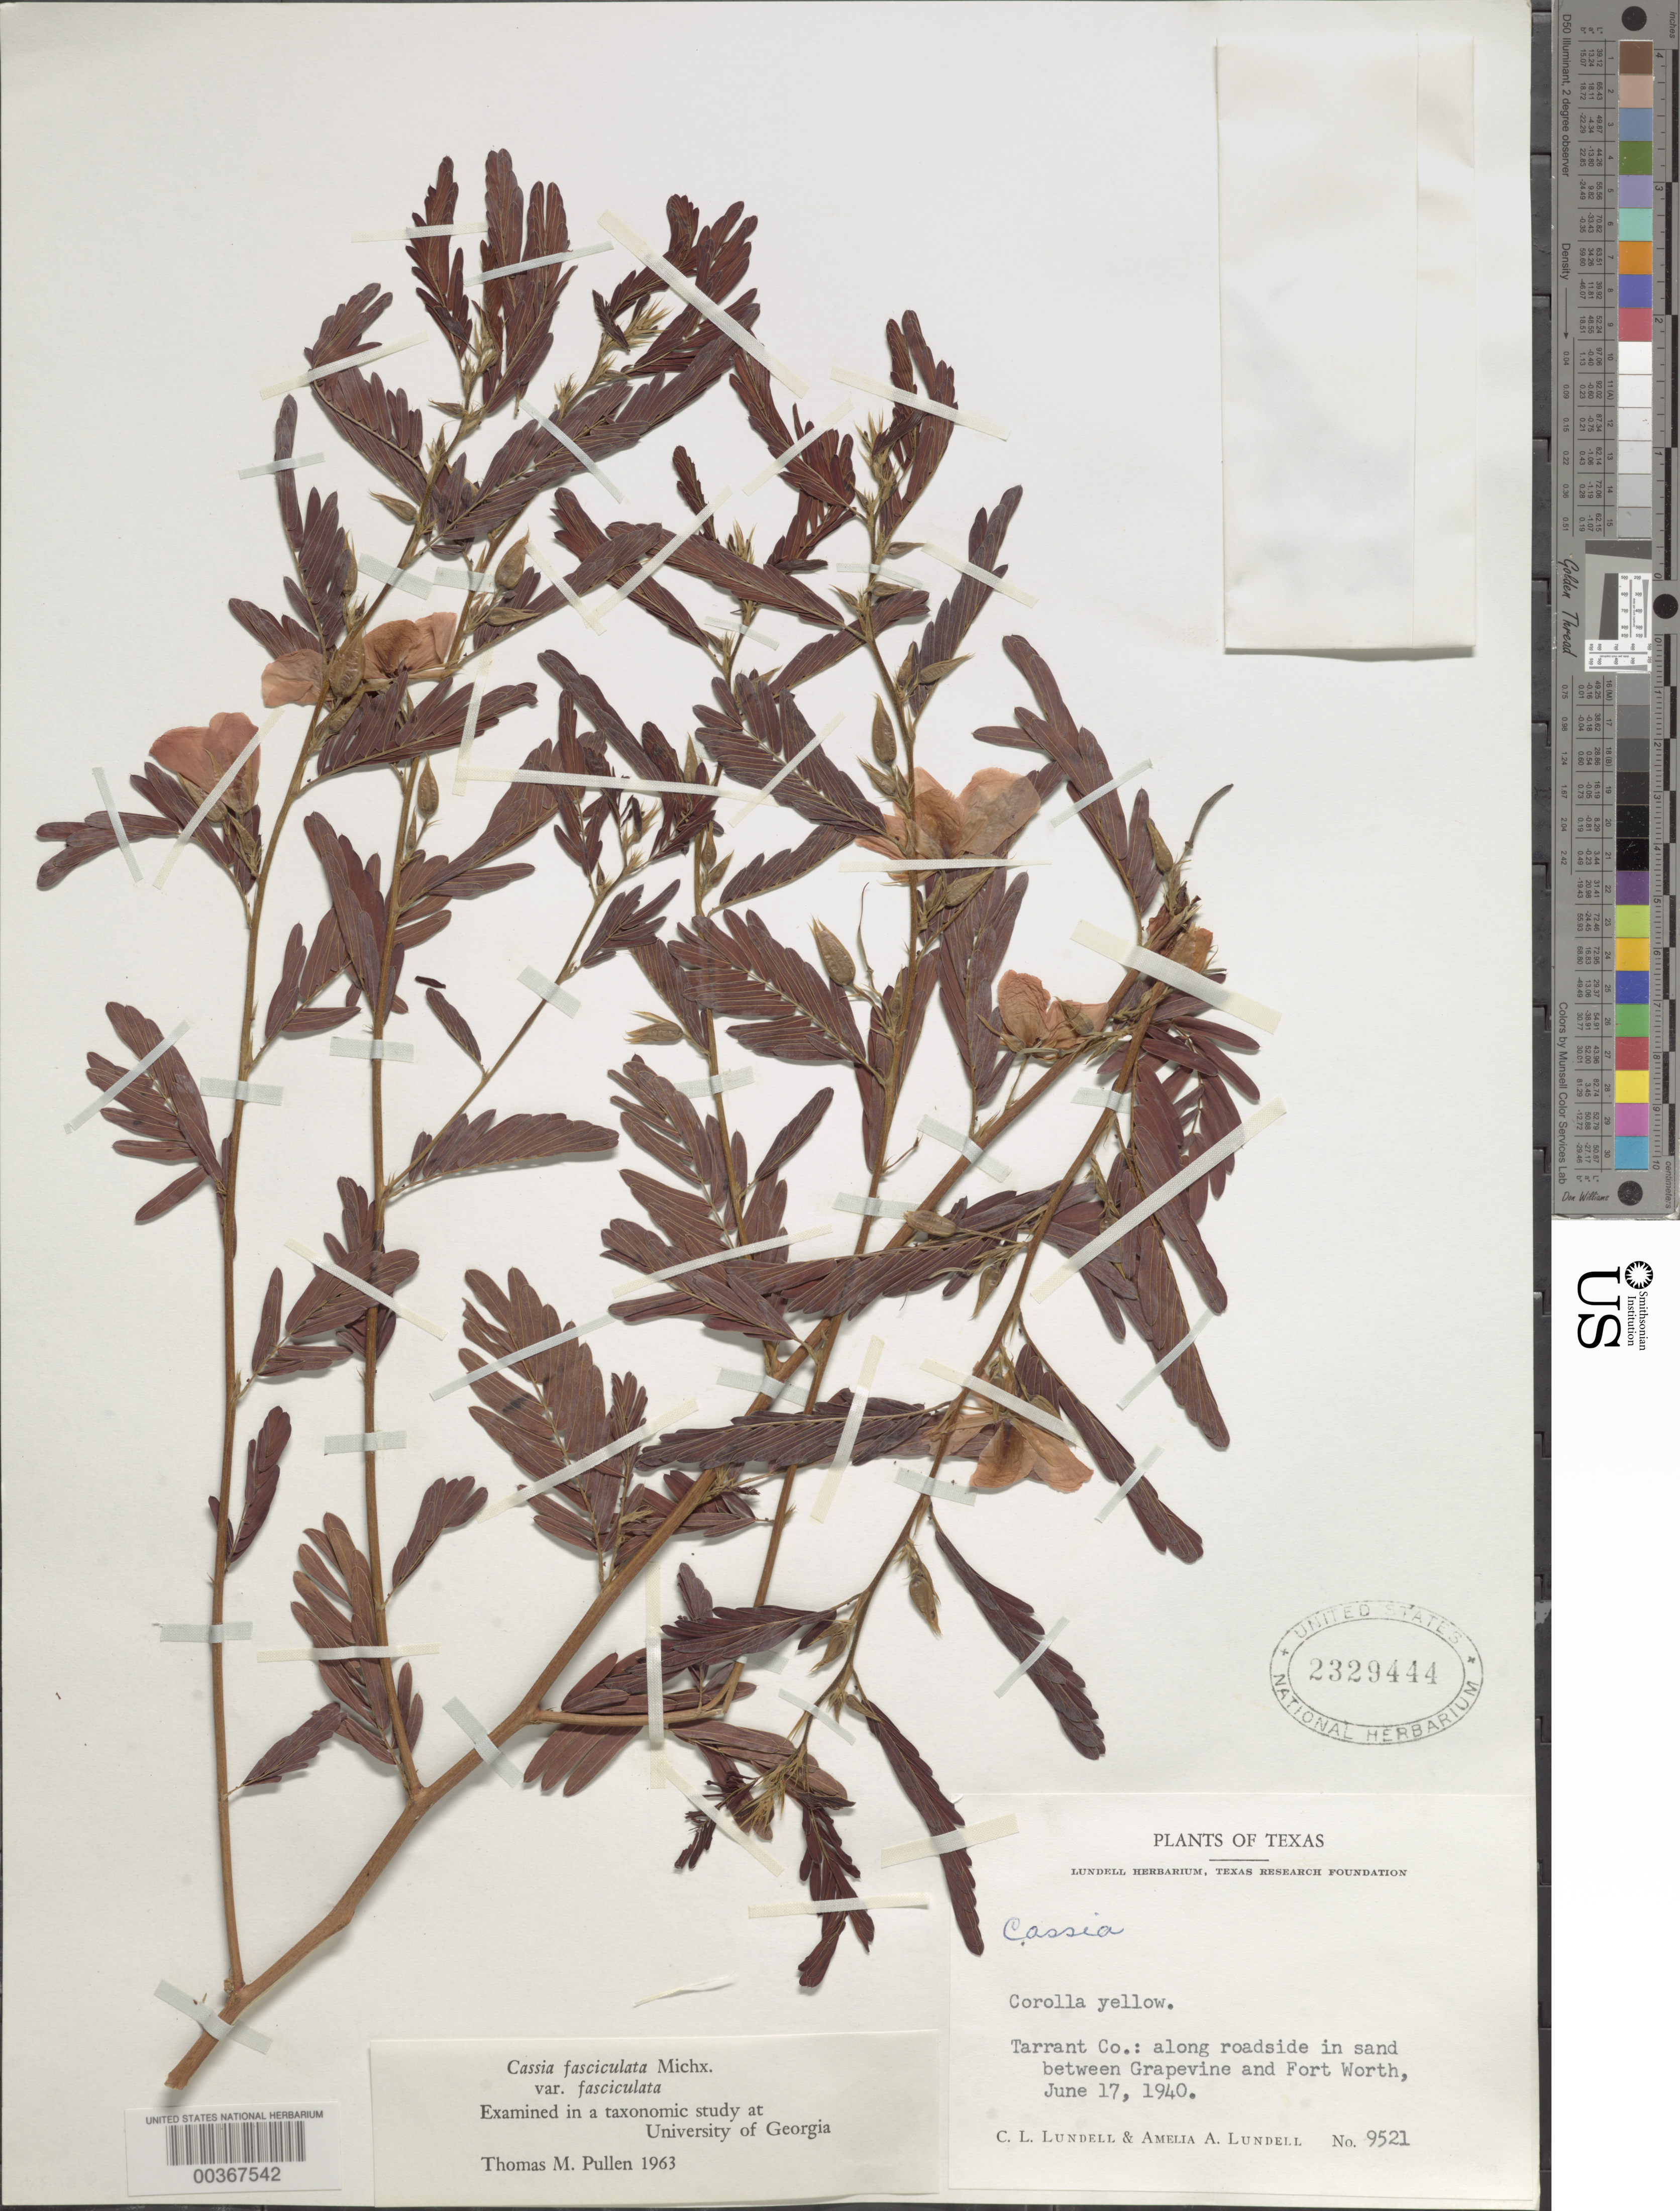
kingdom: Plantae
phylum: Tracheophyta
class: Magnoliopsida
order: Fabales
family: Fabaceae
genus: Chamaecrista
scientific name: Chamaecrista fasciculata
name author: (Michx.) Greene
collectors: C. L. Lundell & A. A. Lundell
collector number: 9521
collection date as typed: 17 Jun 1940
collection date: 1940-06-17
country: United States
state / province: Texas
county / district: Tarrant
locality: Between grapevine and fort worth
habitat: Along roadside in sand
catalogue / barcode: US 2329444